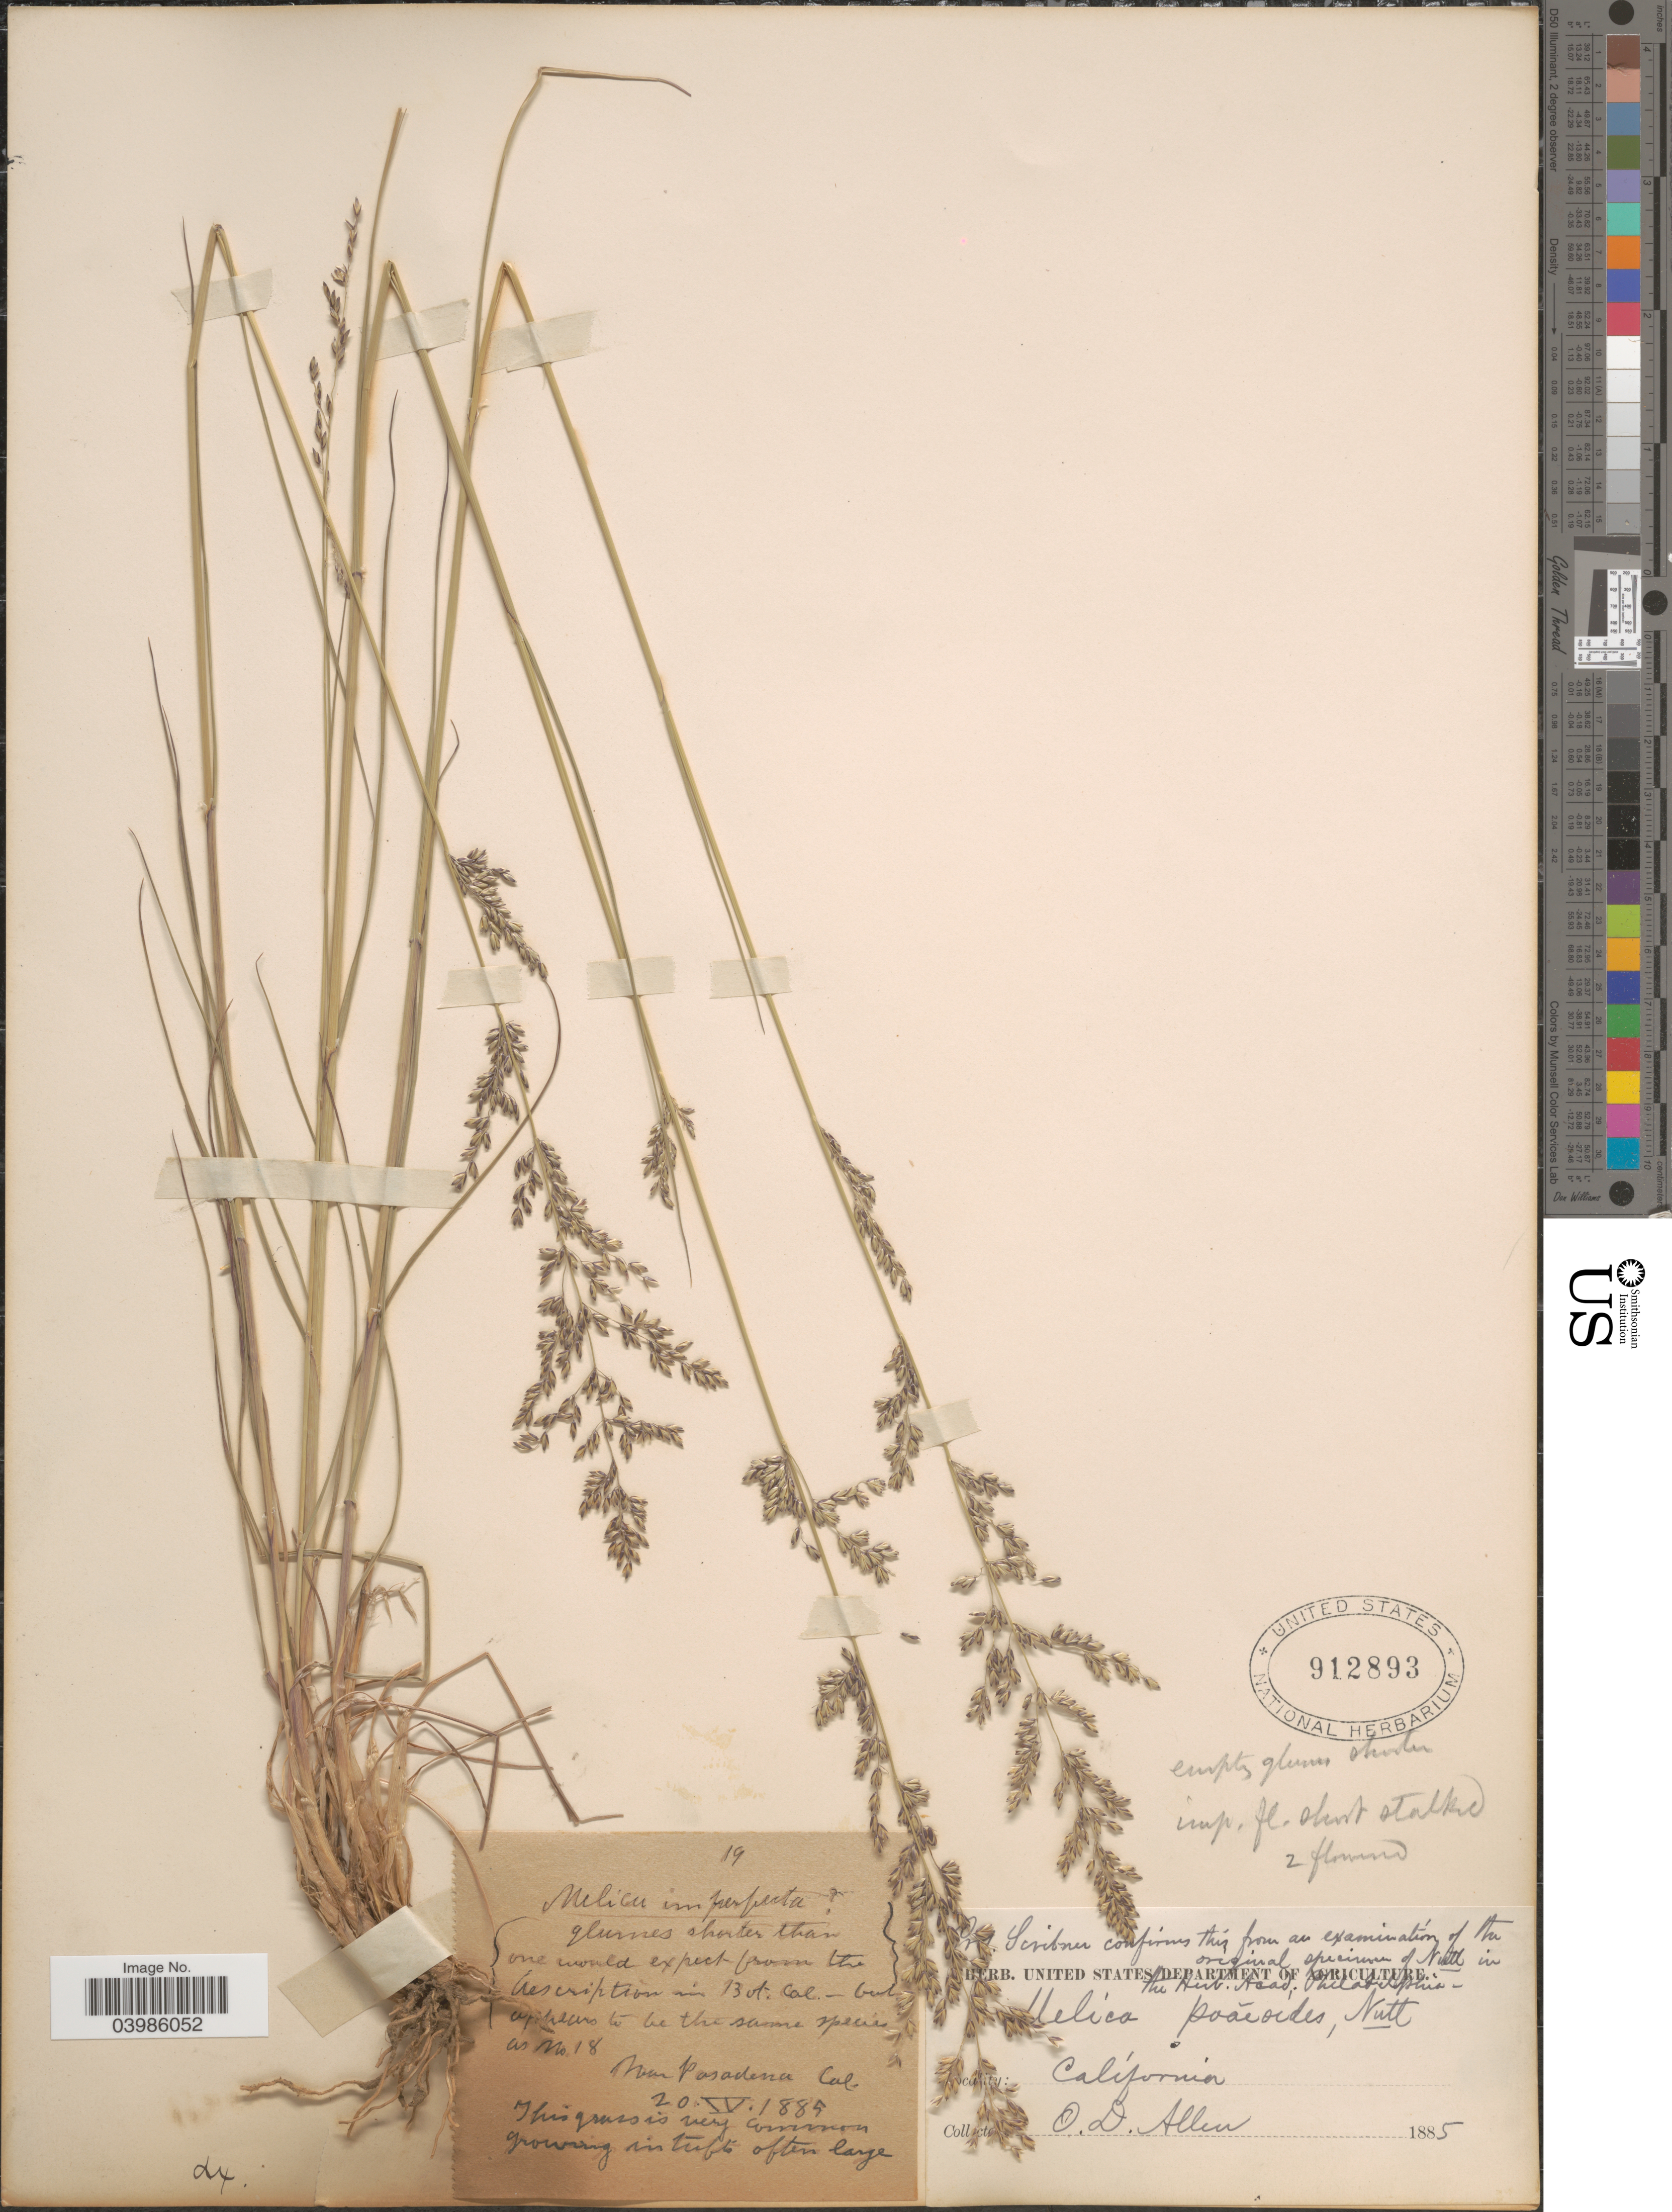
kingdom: Plantae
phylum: Tracheophyta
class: Liliopsida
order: Poales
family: Poaceae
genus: Melica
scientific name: Melica imperfecta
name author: Trin.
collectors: O. D. Allen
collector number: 19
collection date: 1885-05-20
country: United States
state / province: California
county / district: Los Angeles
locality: Near Pasadena.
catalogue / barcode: US 912893